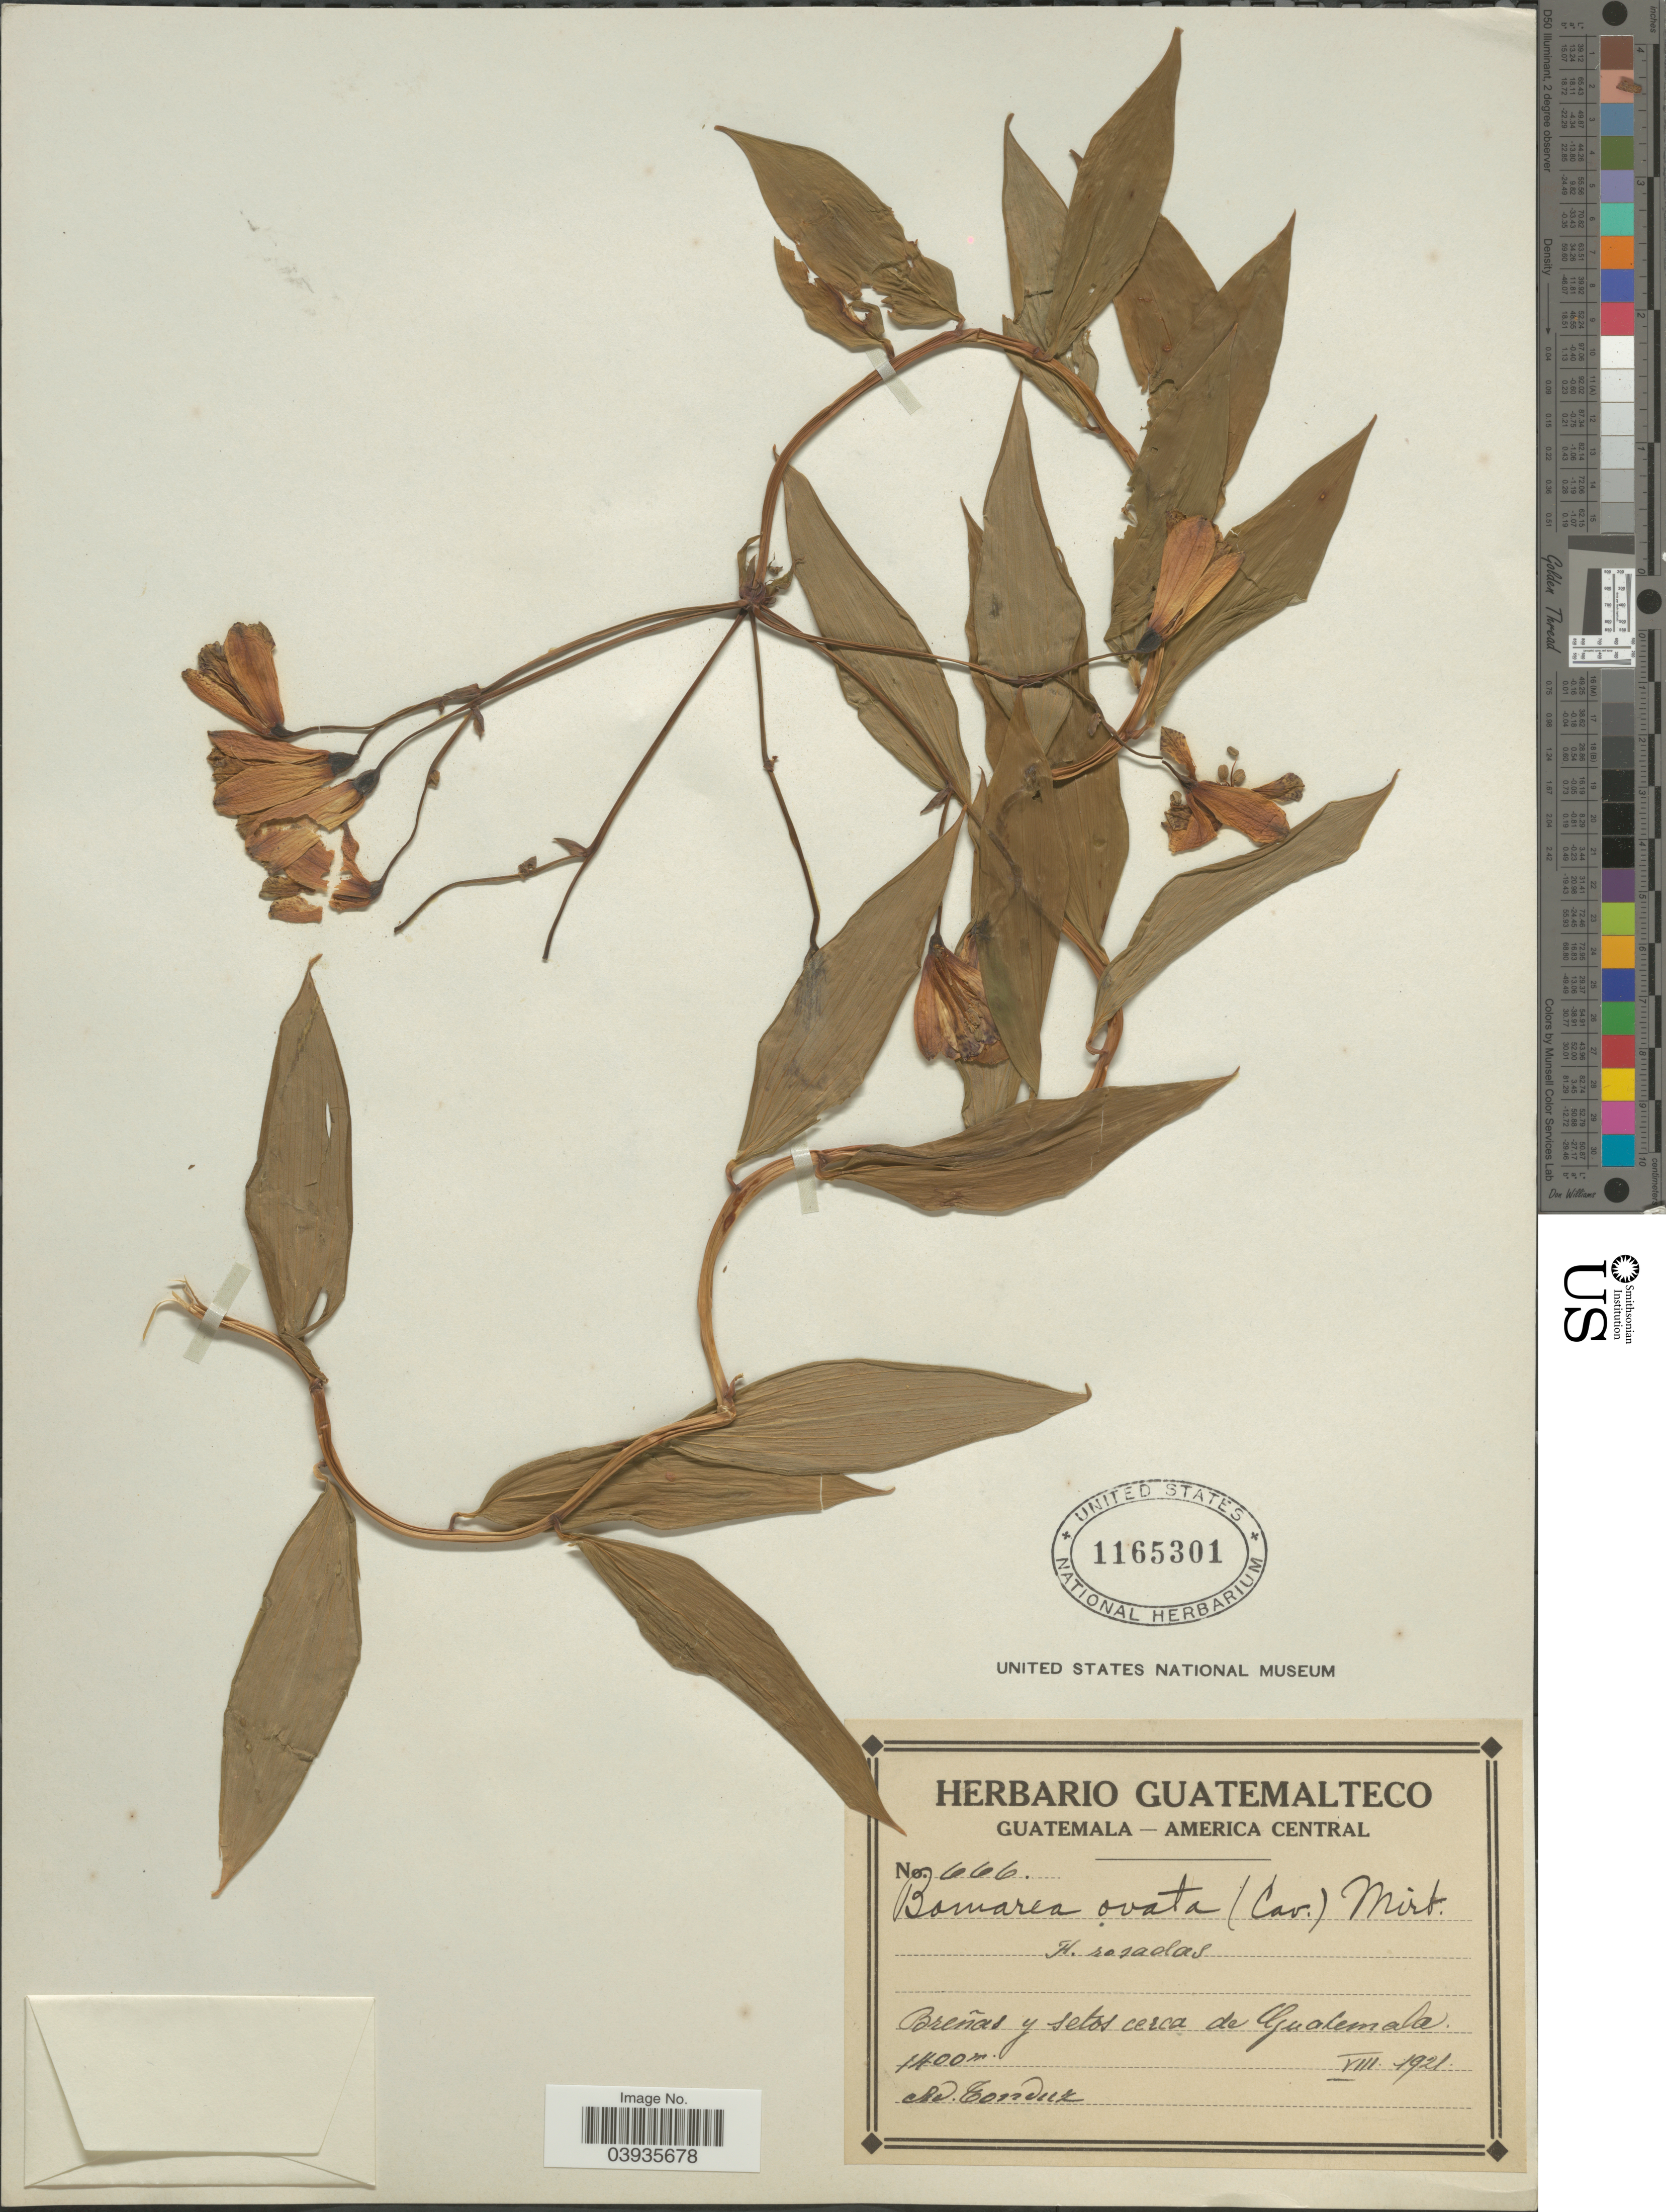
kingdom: Plantae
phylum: Tracheophyta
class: Liliopsida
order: Liliales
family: Alstroemeriaceae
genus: Bomarea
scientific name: Bomarea ovata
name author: (Cav.) Mirb.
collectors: A. Tonduz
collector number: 666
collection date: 1921-08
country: Guatemala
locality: Breñas y setos cerca de Guatemala.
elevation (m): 1400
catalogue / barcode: US 1165301